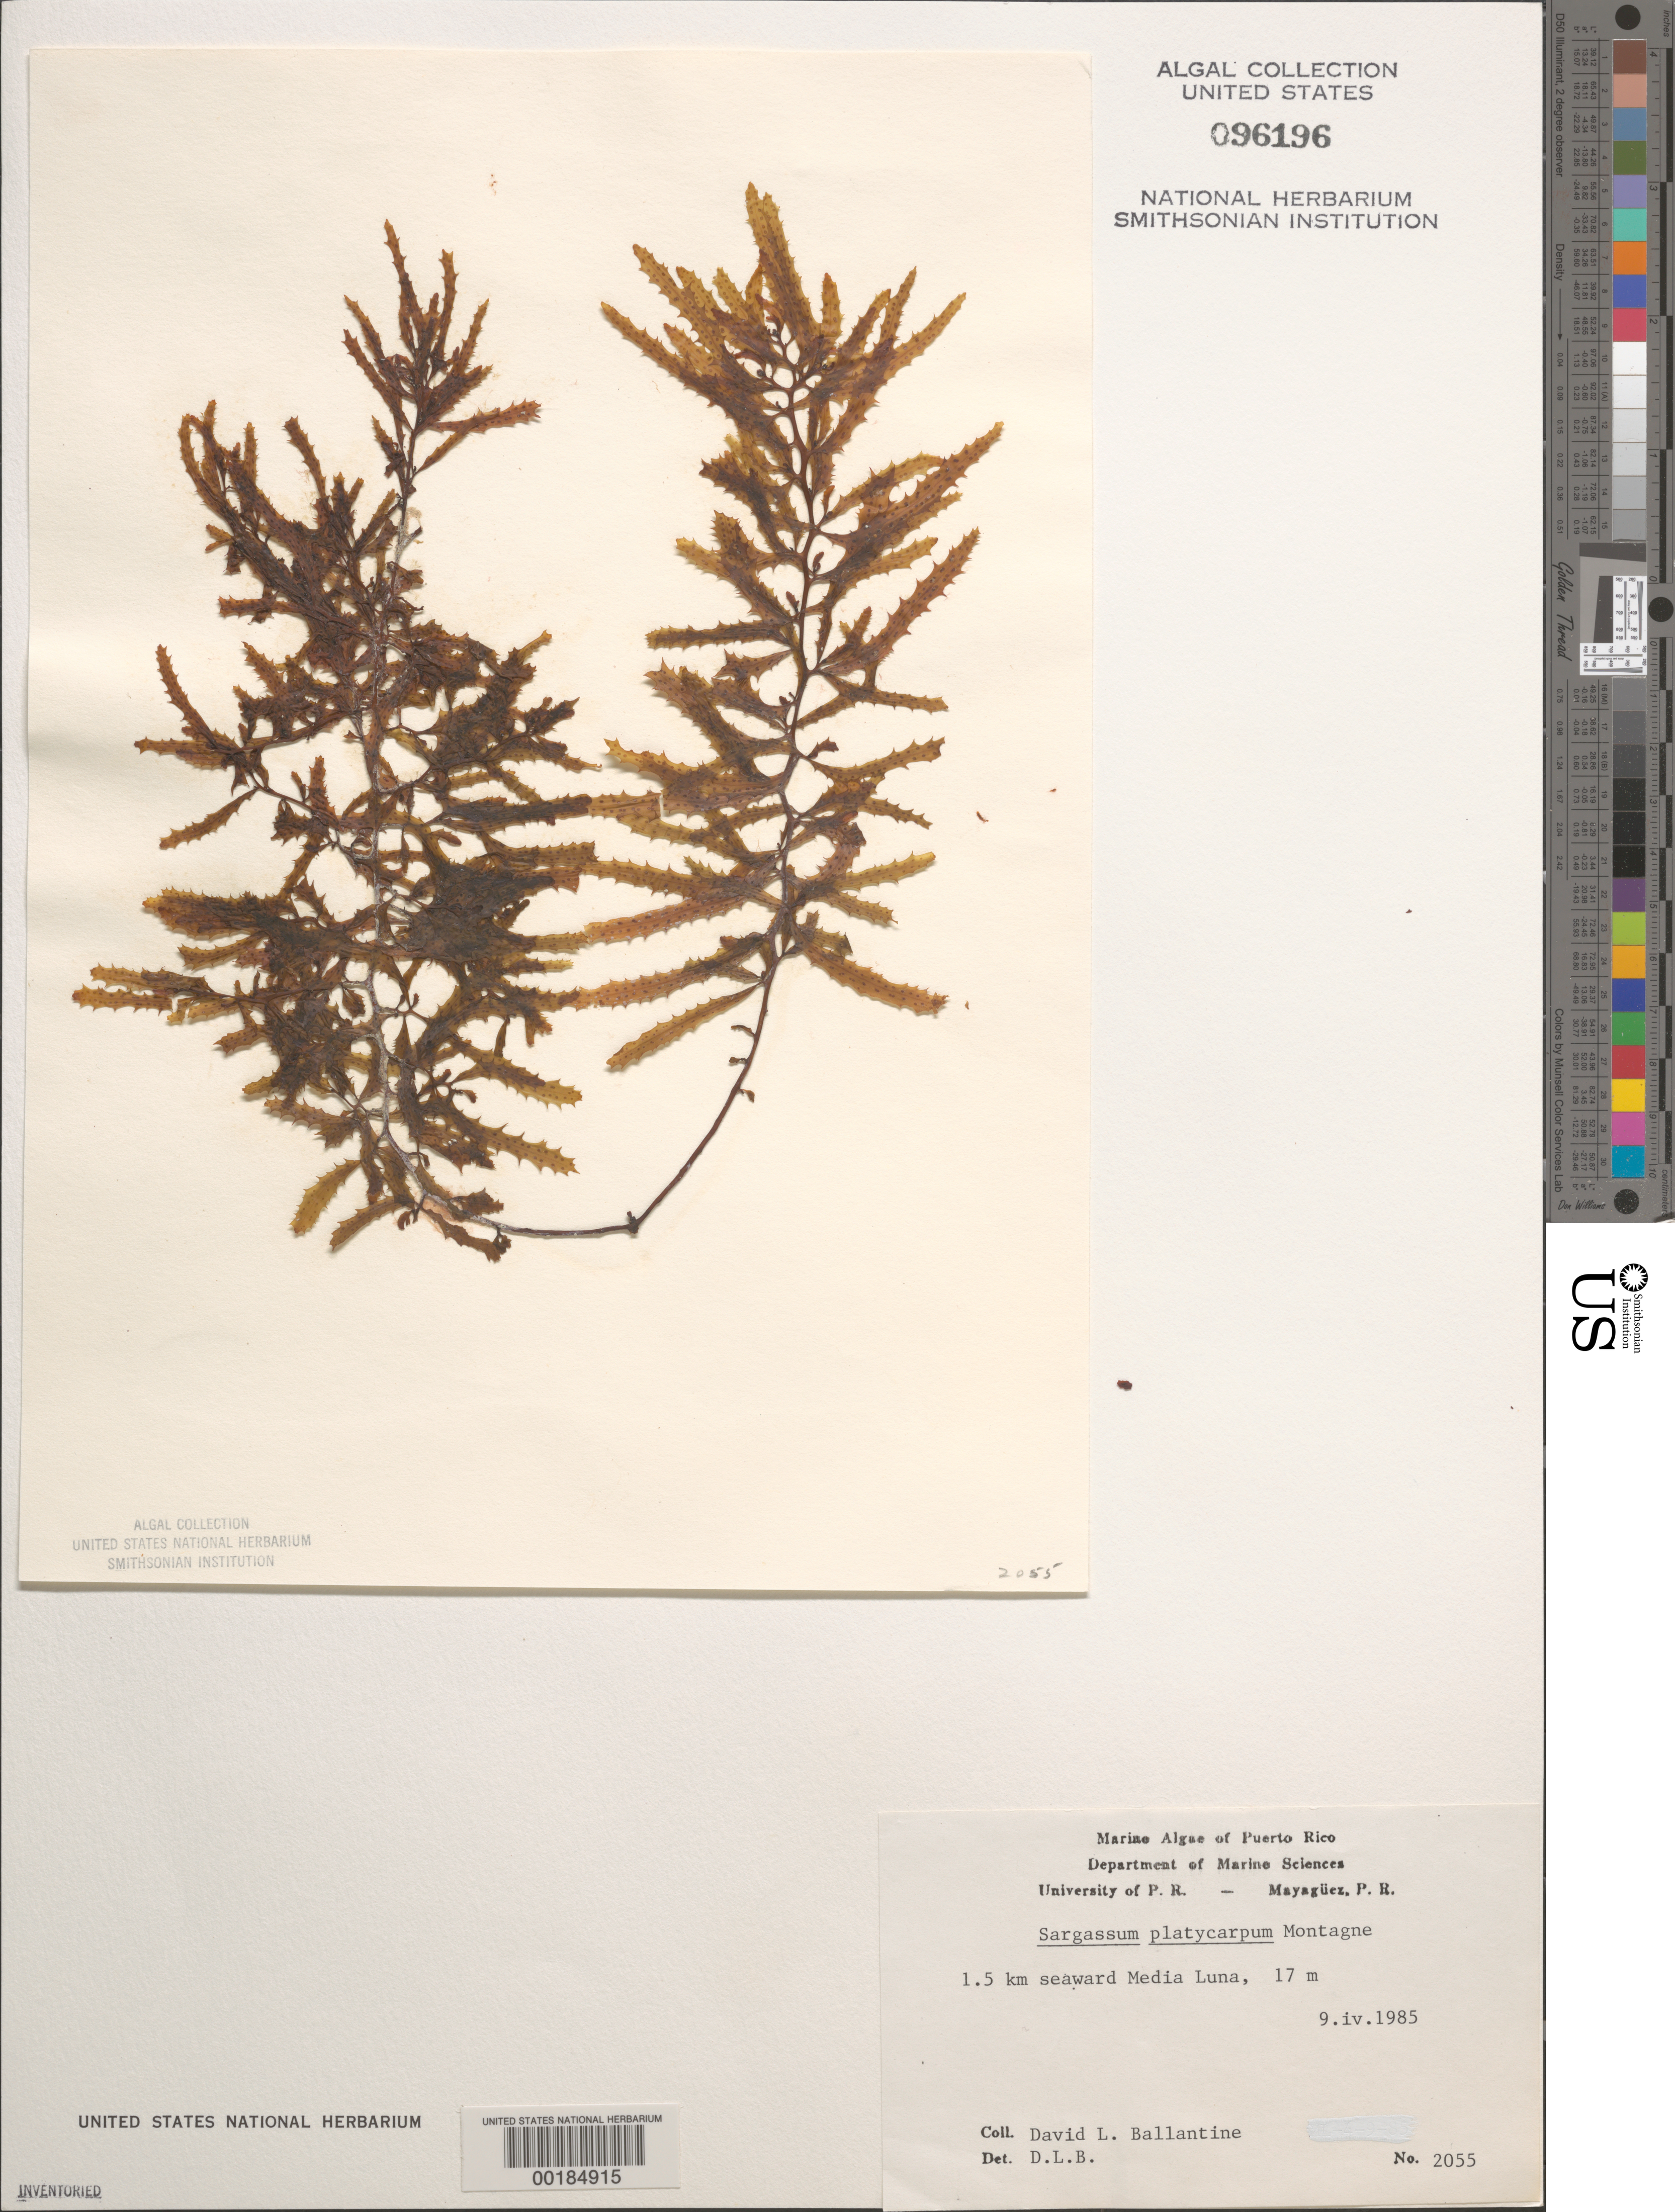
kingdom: Chromista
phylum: Ochrophyta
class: Phaeophyceae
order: Fucales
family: Sargassaceae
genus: Sargassum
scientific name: Sargassum platycarpum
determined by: Ballantine, D. L.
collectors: D.L. Ballantine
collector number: DLB 2055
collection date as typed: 09 Apr 1985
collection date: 1985-04-09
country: Puerto Rico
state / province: Lajas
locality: Media Luna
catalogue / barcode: US 96196